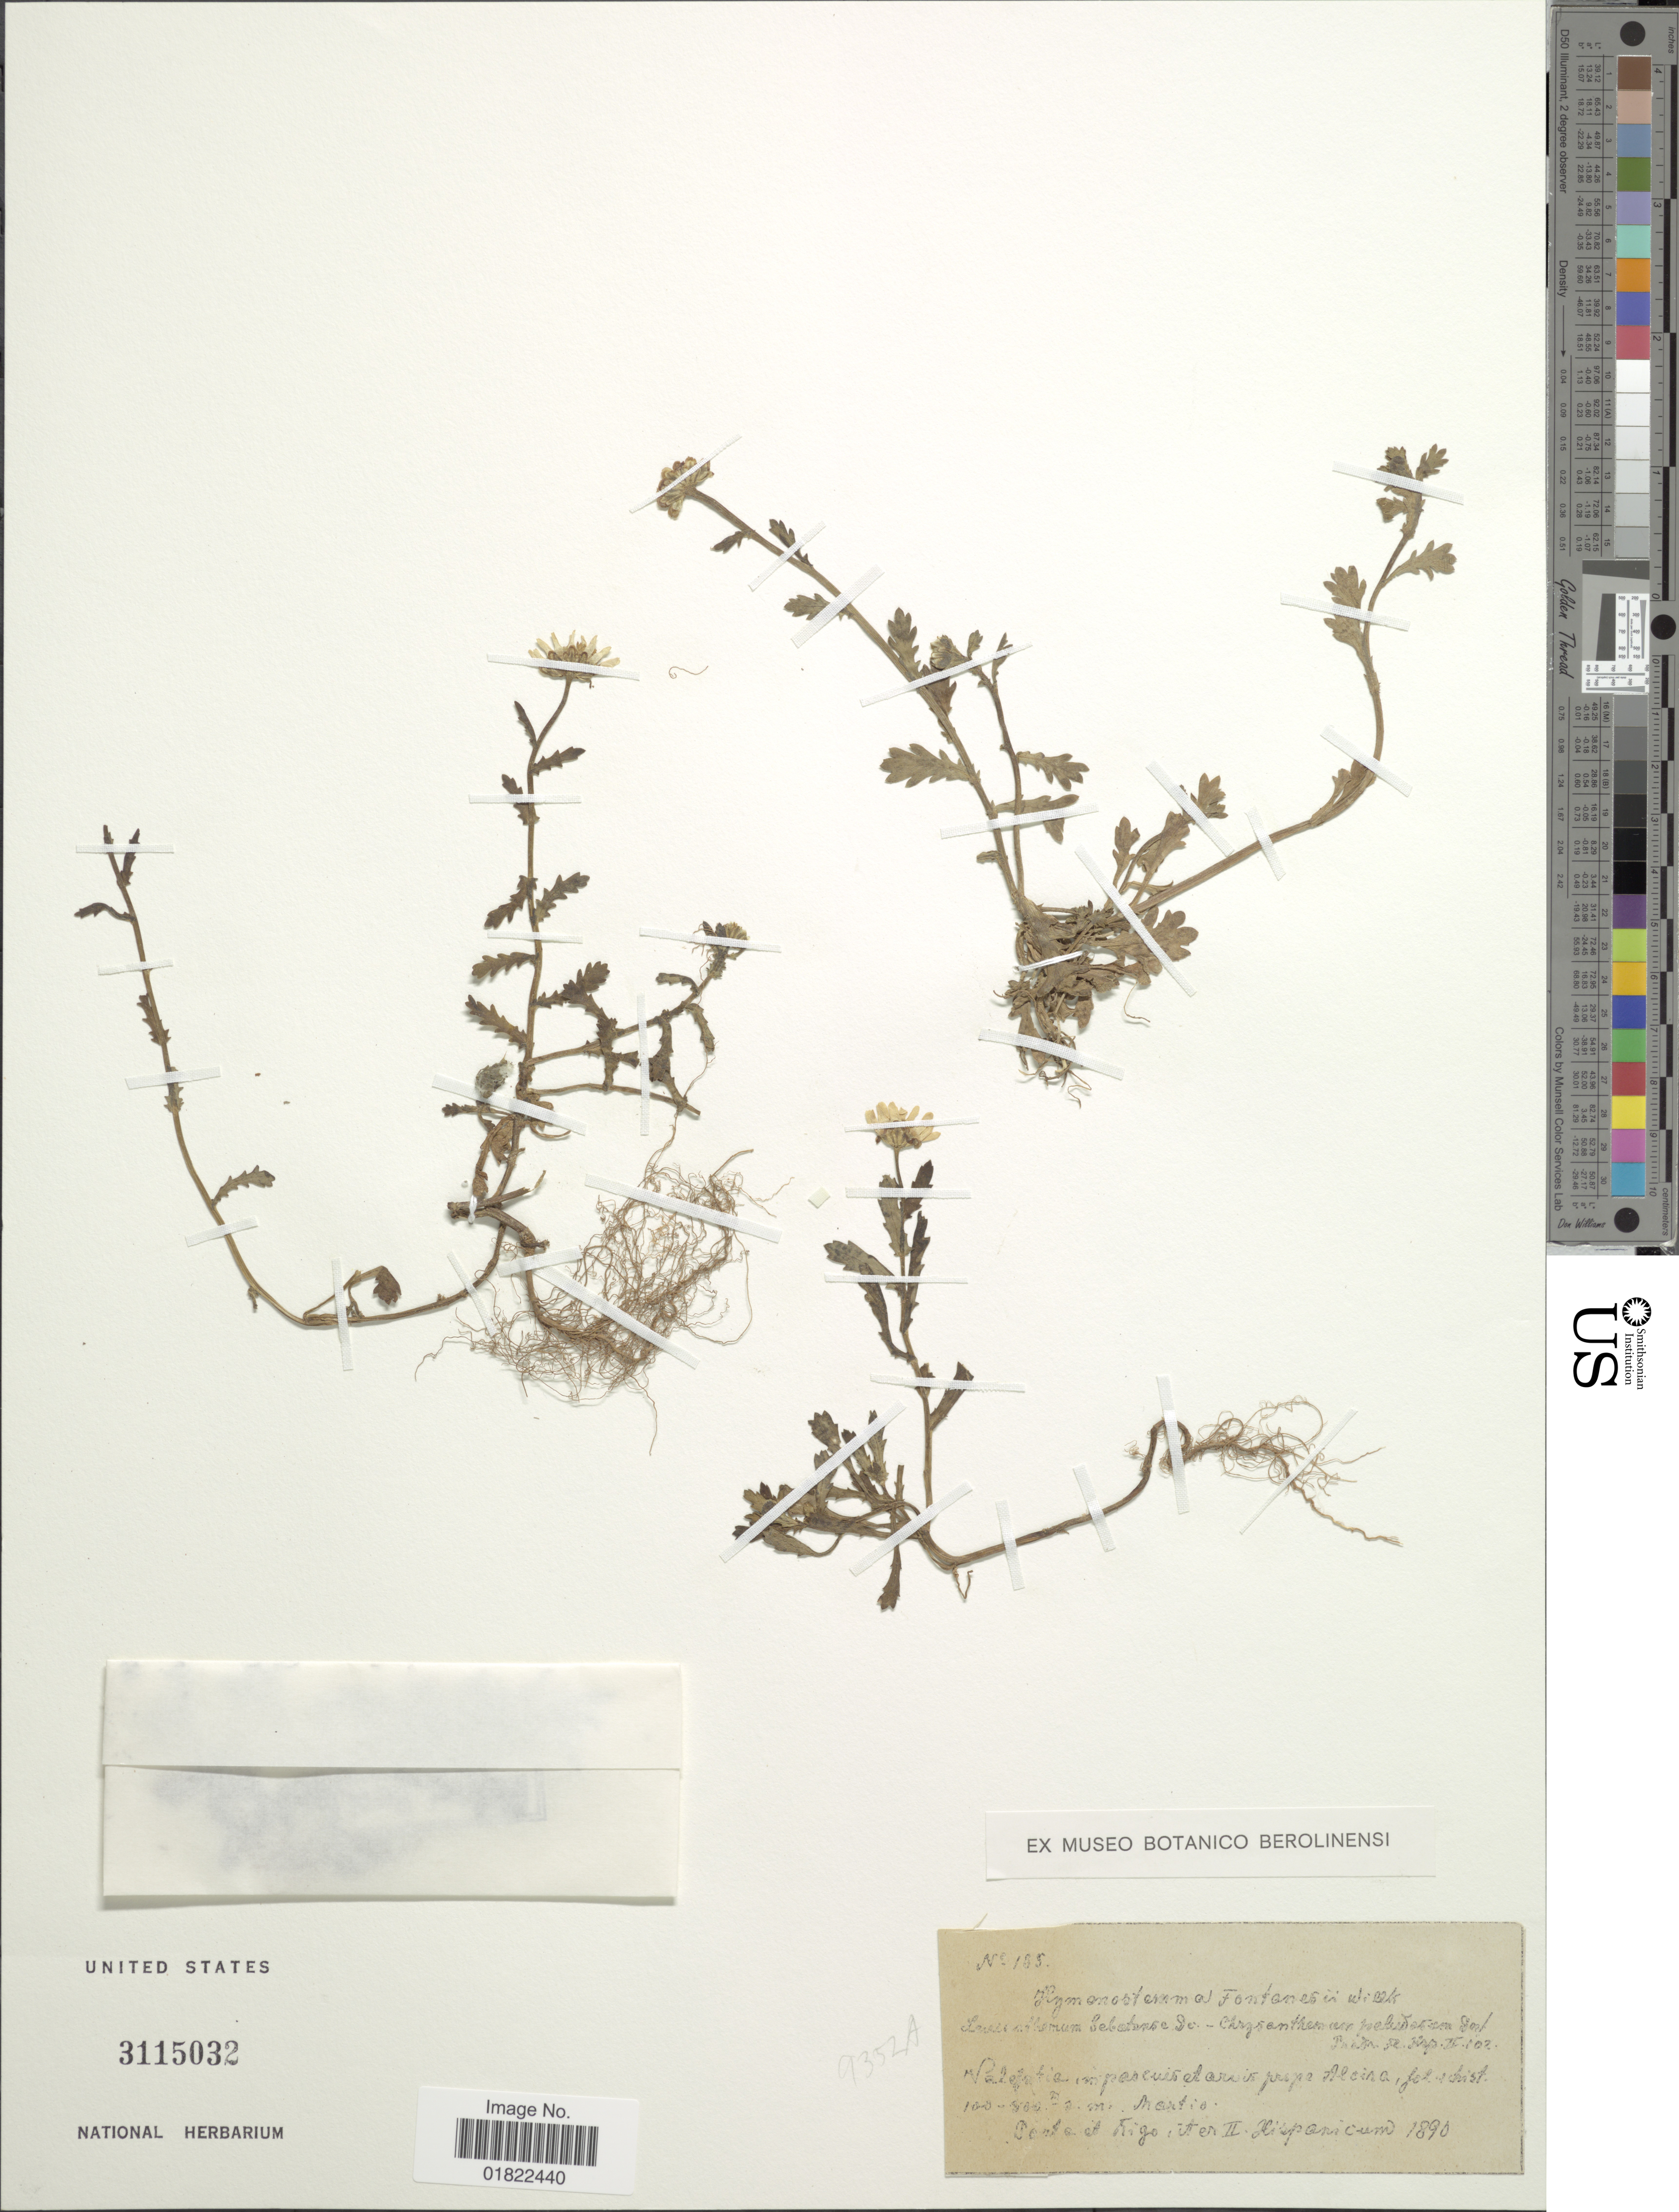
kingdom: Plantae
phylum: Tracheophyta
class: Magnoliopsida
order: Asterales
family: Asteraceae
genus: Hymenostemma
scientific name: Hymenostemma fontanesii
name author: Willk.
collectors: Porta & Figo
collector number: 185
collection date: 1890-03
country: Spain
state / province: Valenciana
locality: prope Alcira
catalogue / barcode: US 3115032